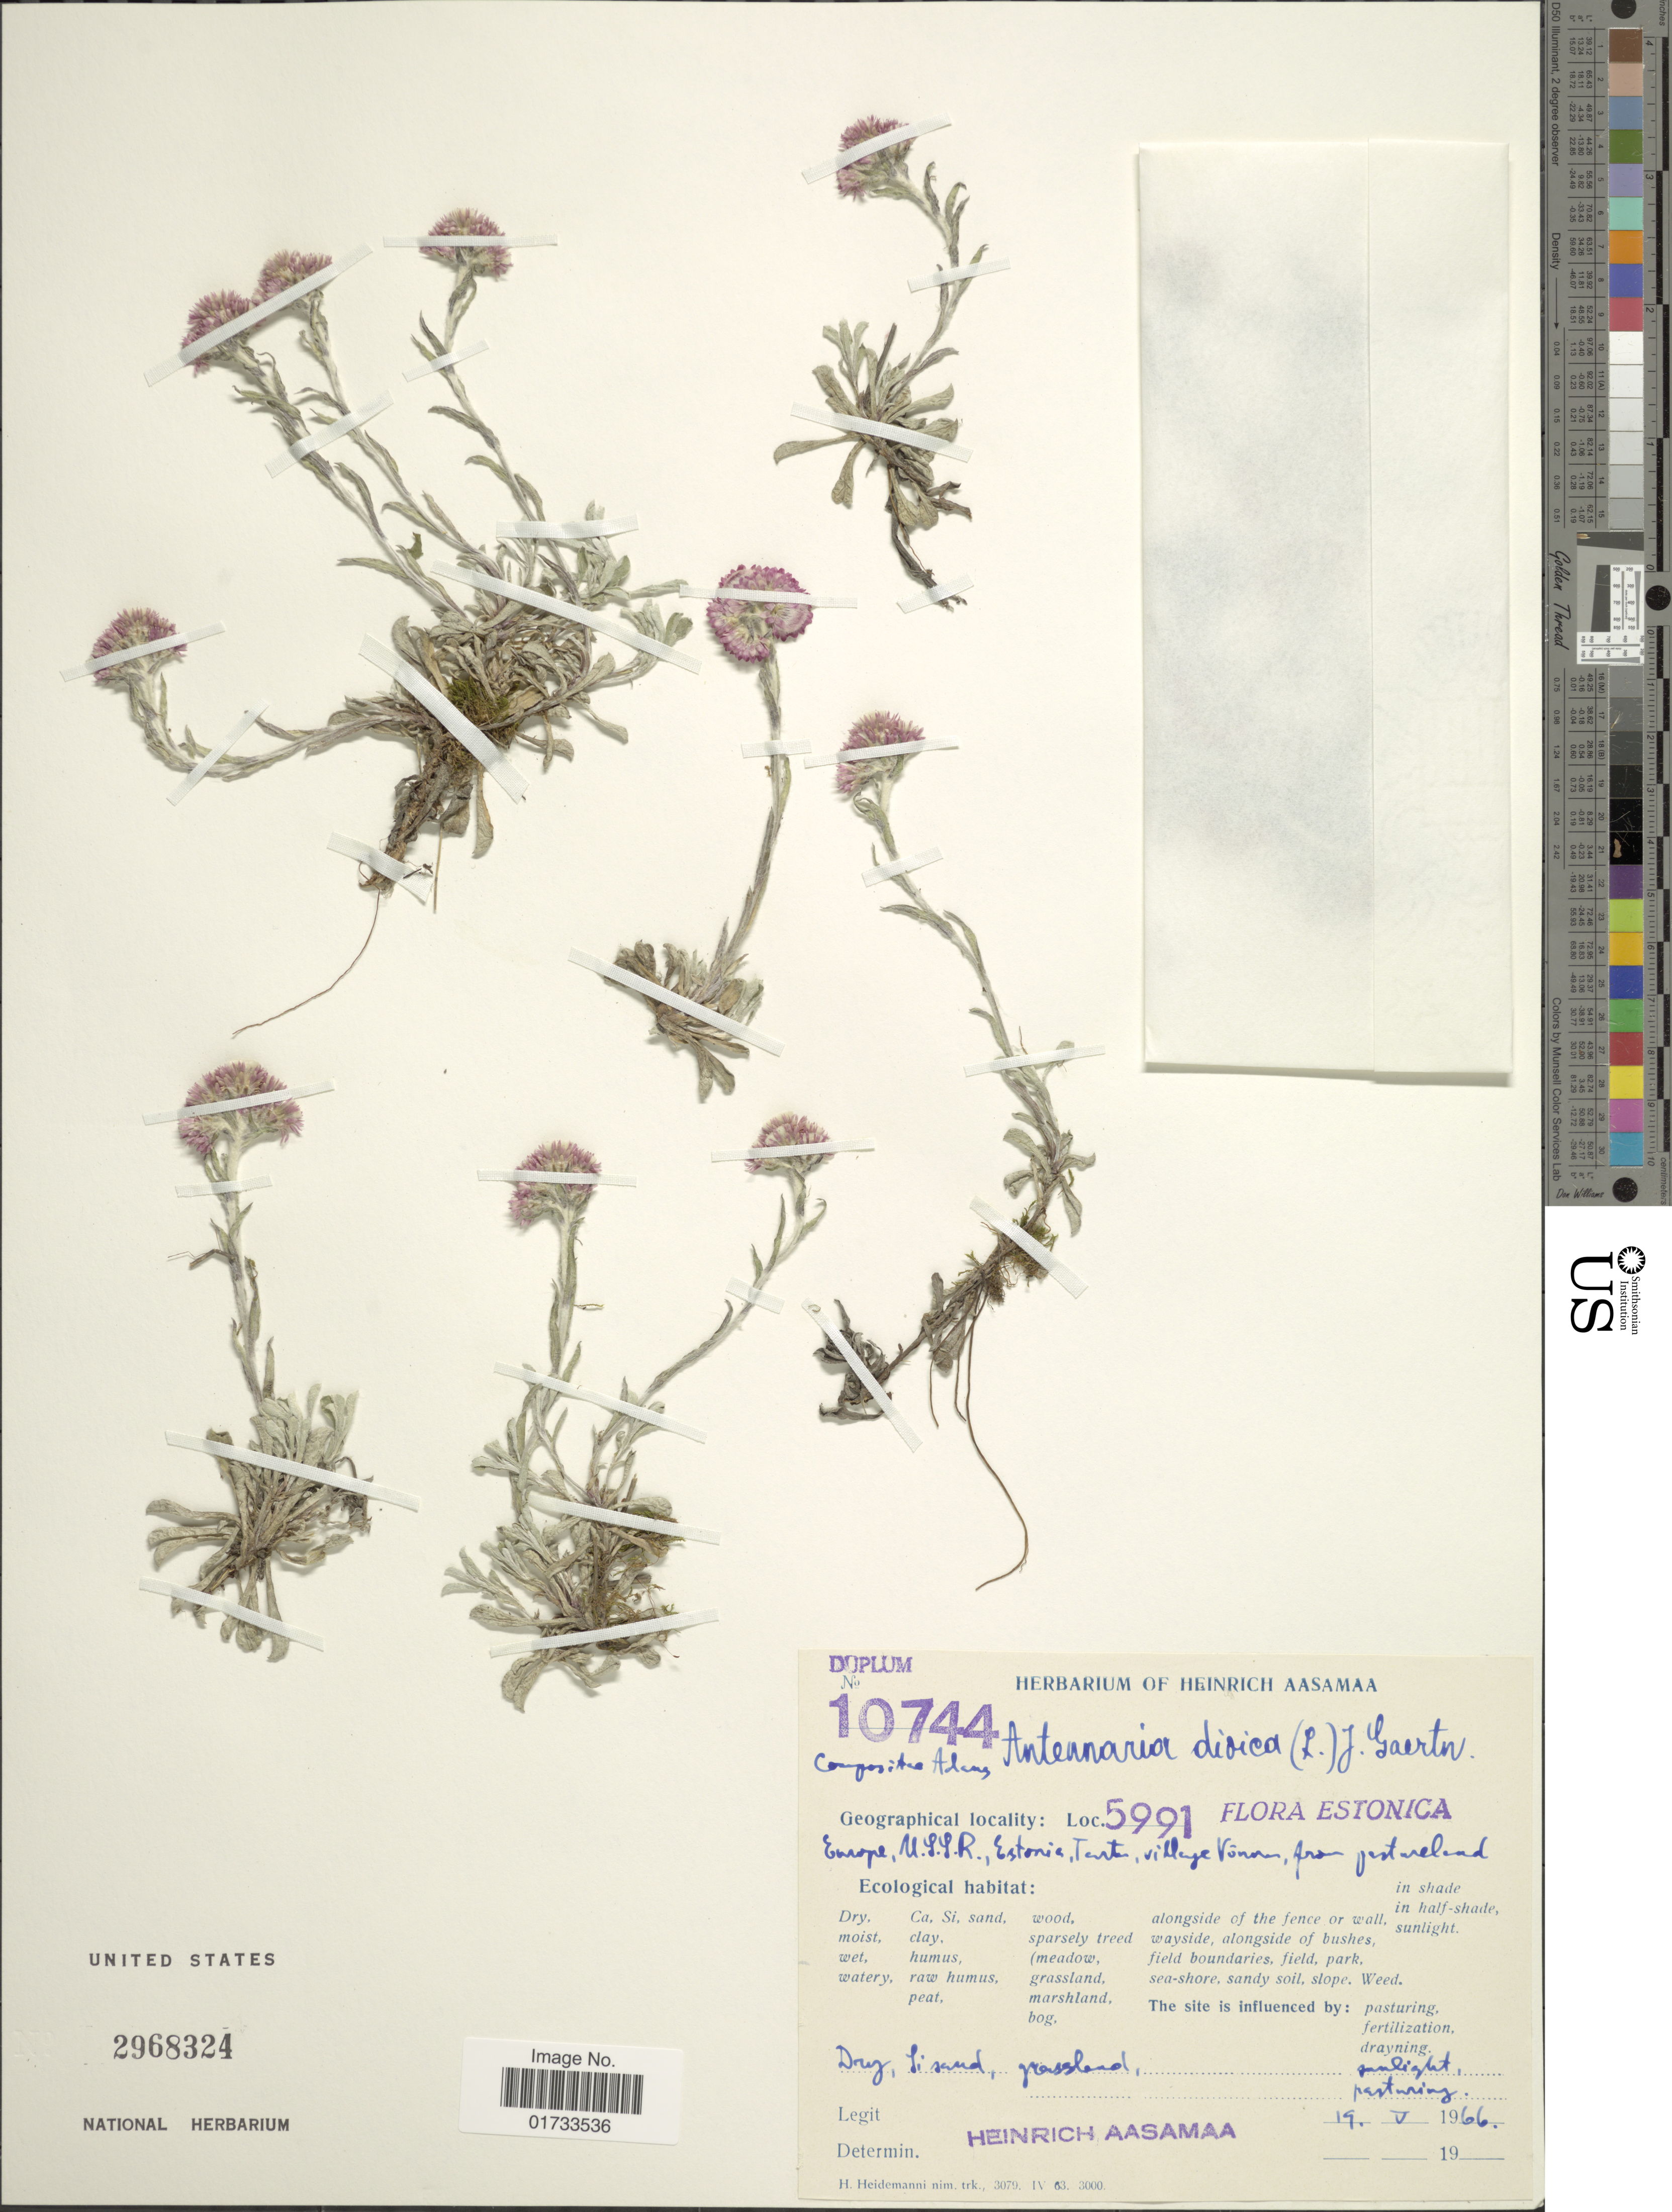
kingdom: Plantae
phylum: Tracheophyta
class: Magnoliopsida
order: Asterales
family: Asteraceae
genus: Antennaria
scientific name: Antennaria dioica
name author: (L.) Gaertn.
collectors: H. Aasamaa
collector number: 10744/5991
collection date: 1966-05-19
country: Estonia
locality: U.S.S.R.,Tertasm village Vunnes, Aspen westland, alongside of the fence or wall, wayside, alongside of bushesm field boundaties, field park, sea-shore, in shade in half-shade, sunlight [interpreted]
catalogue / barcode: US 2968324